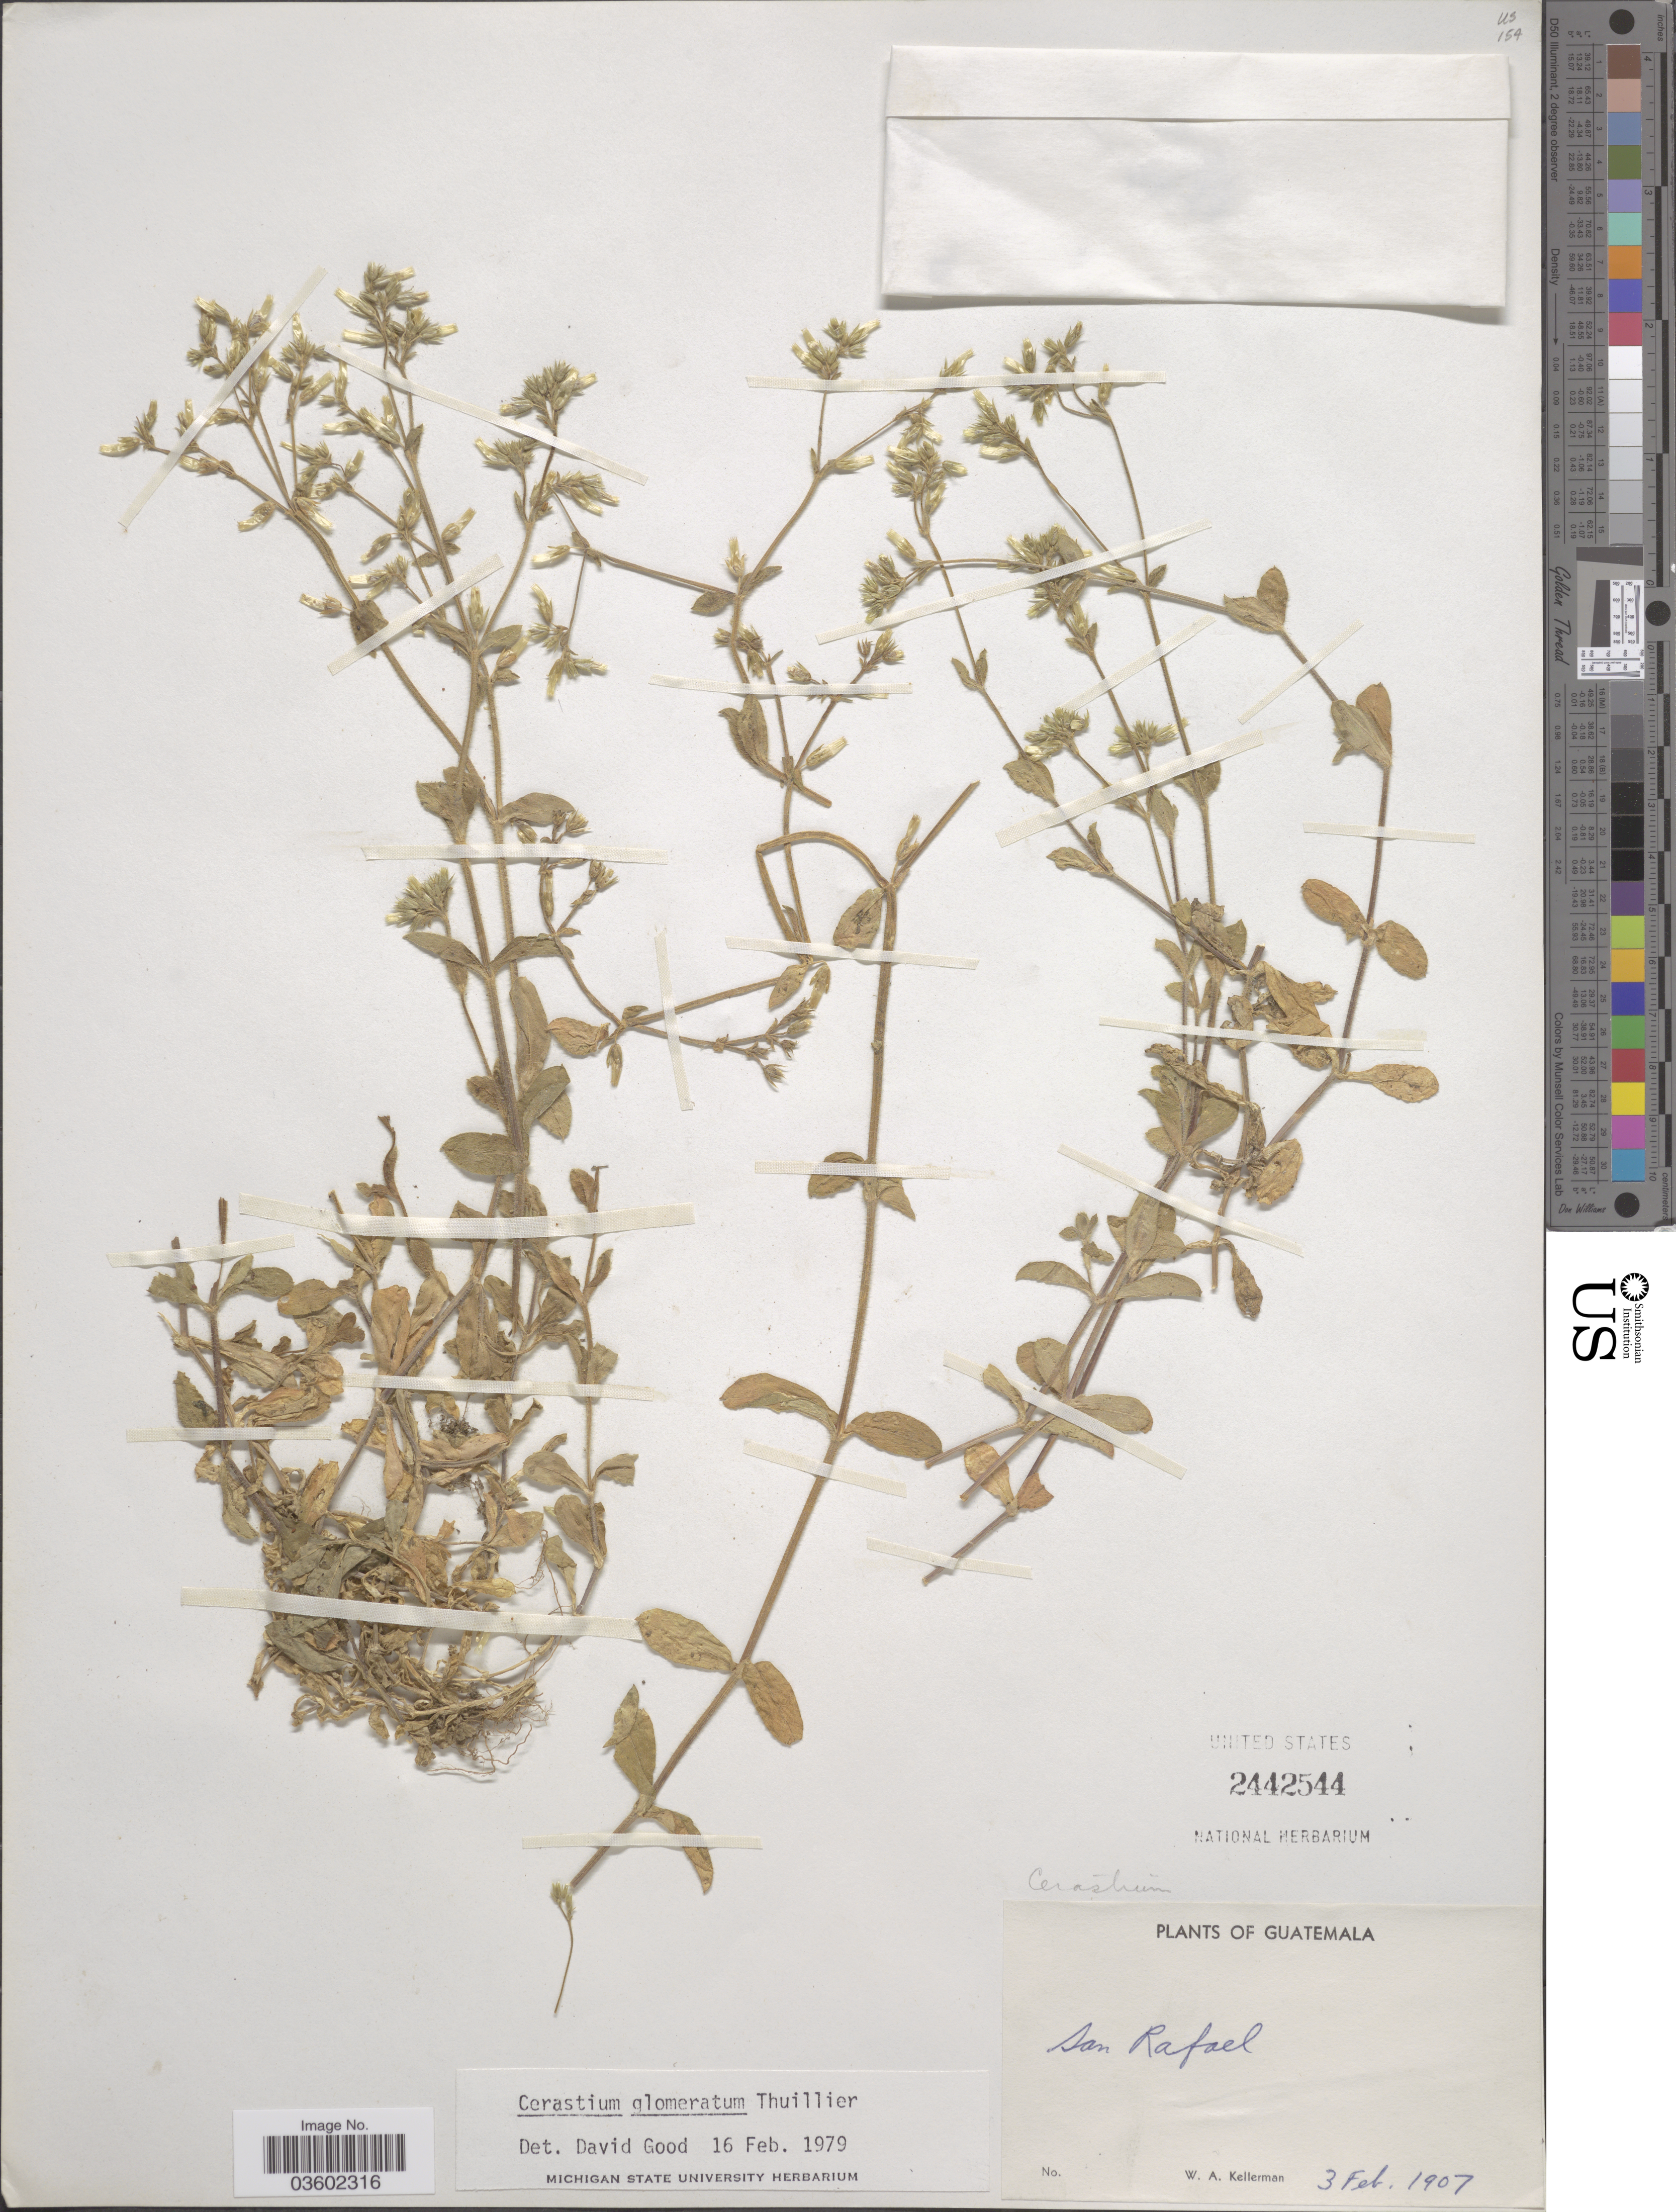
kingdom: Plantae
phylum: Tracheophyta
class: Magnoliopsida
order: Caryophyllales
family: Caryophyllaceae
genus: Cerastium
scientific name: Cerastium glomeratum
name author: Thuill.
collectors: W. Kellerman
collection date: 1907-02-03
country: Guatemala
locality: San Rafael.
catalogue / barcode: US 2442544